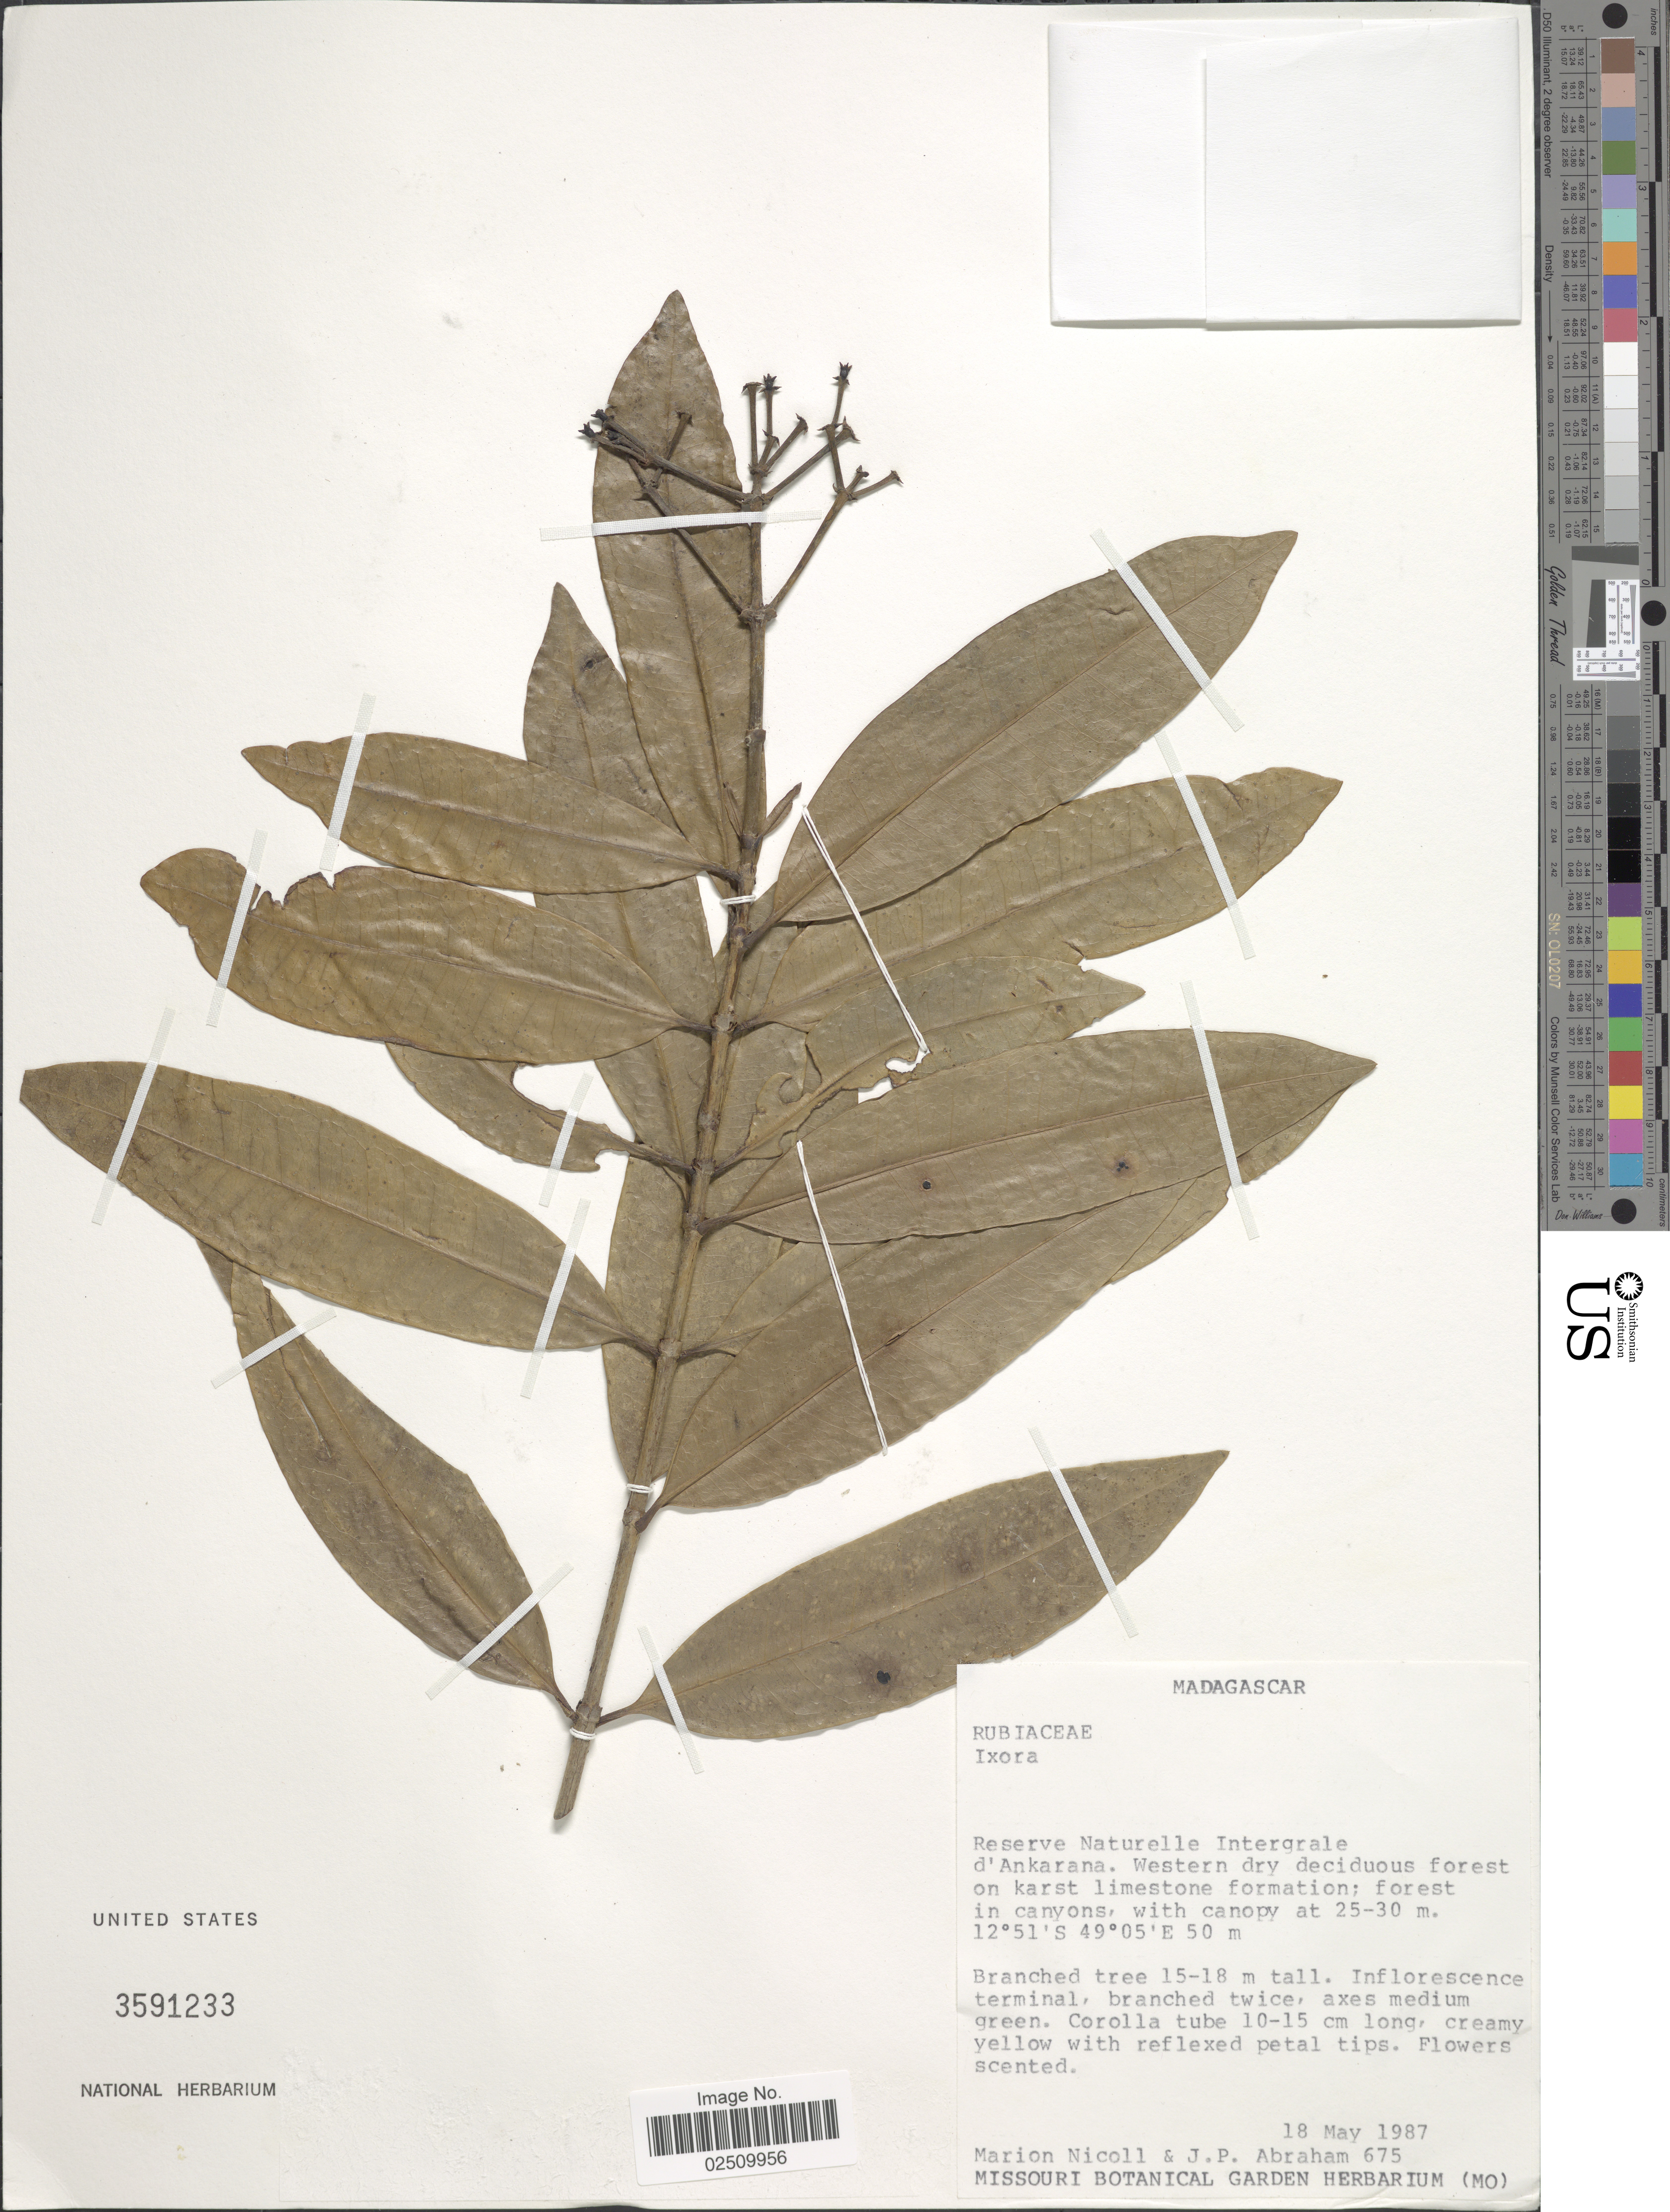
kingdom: Plantae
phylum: Tracheophyta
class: Magnoliopsida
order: Gentianales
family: Rubiaceae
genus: Ixora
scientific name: Ixora sp.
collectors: M. F. Nicoll & J. P. Abraham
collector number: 675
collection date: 1987-05-18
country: Madagascar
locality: Reserve Naturelle Intergrale d'Ankarana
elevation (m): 50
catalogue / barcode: US 3591233